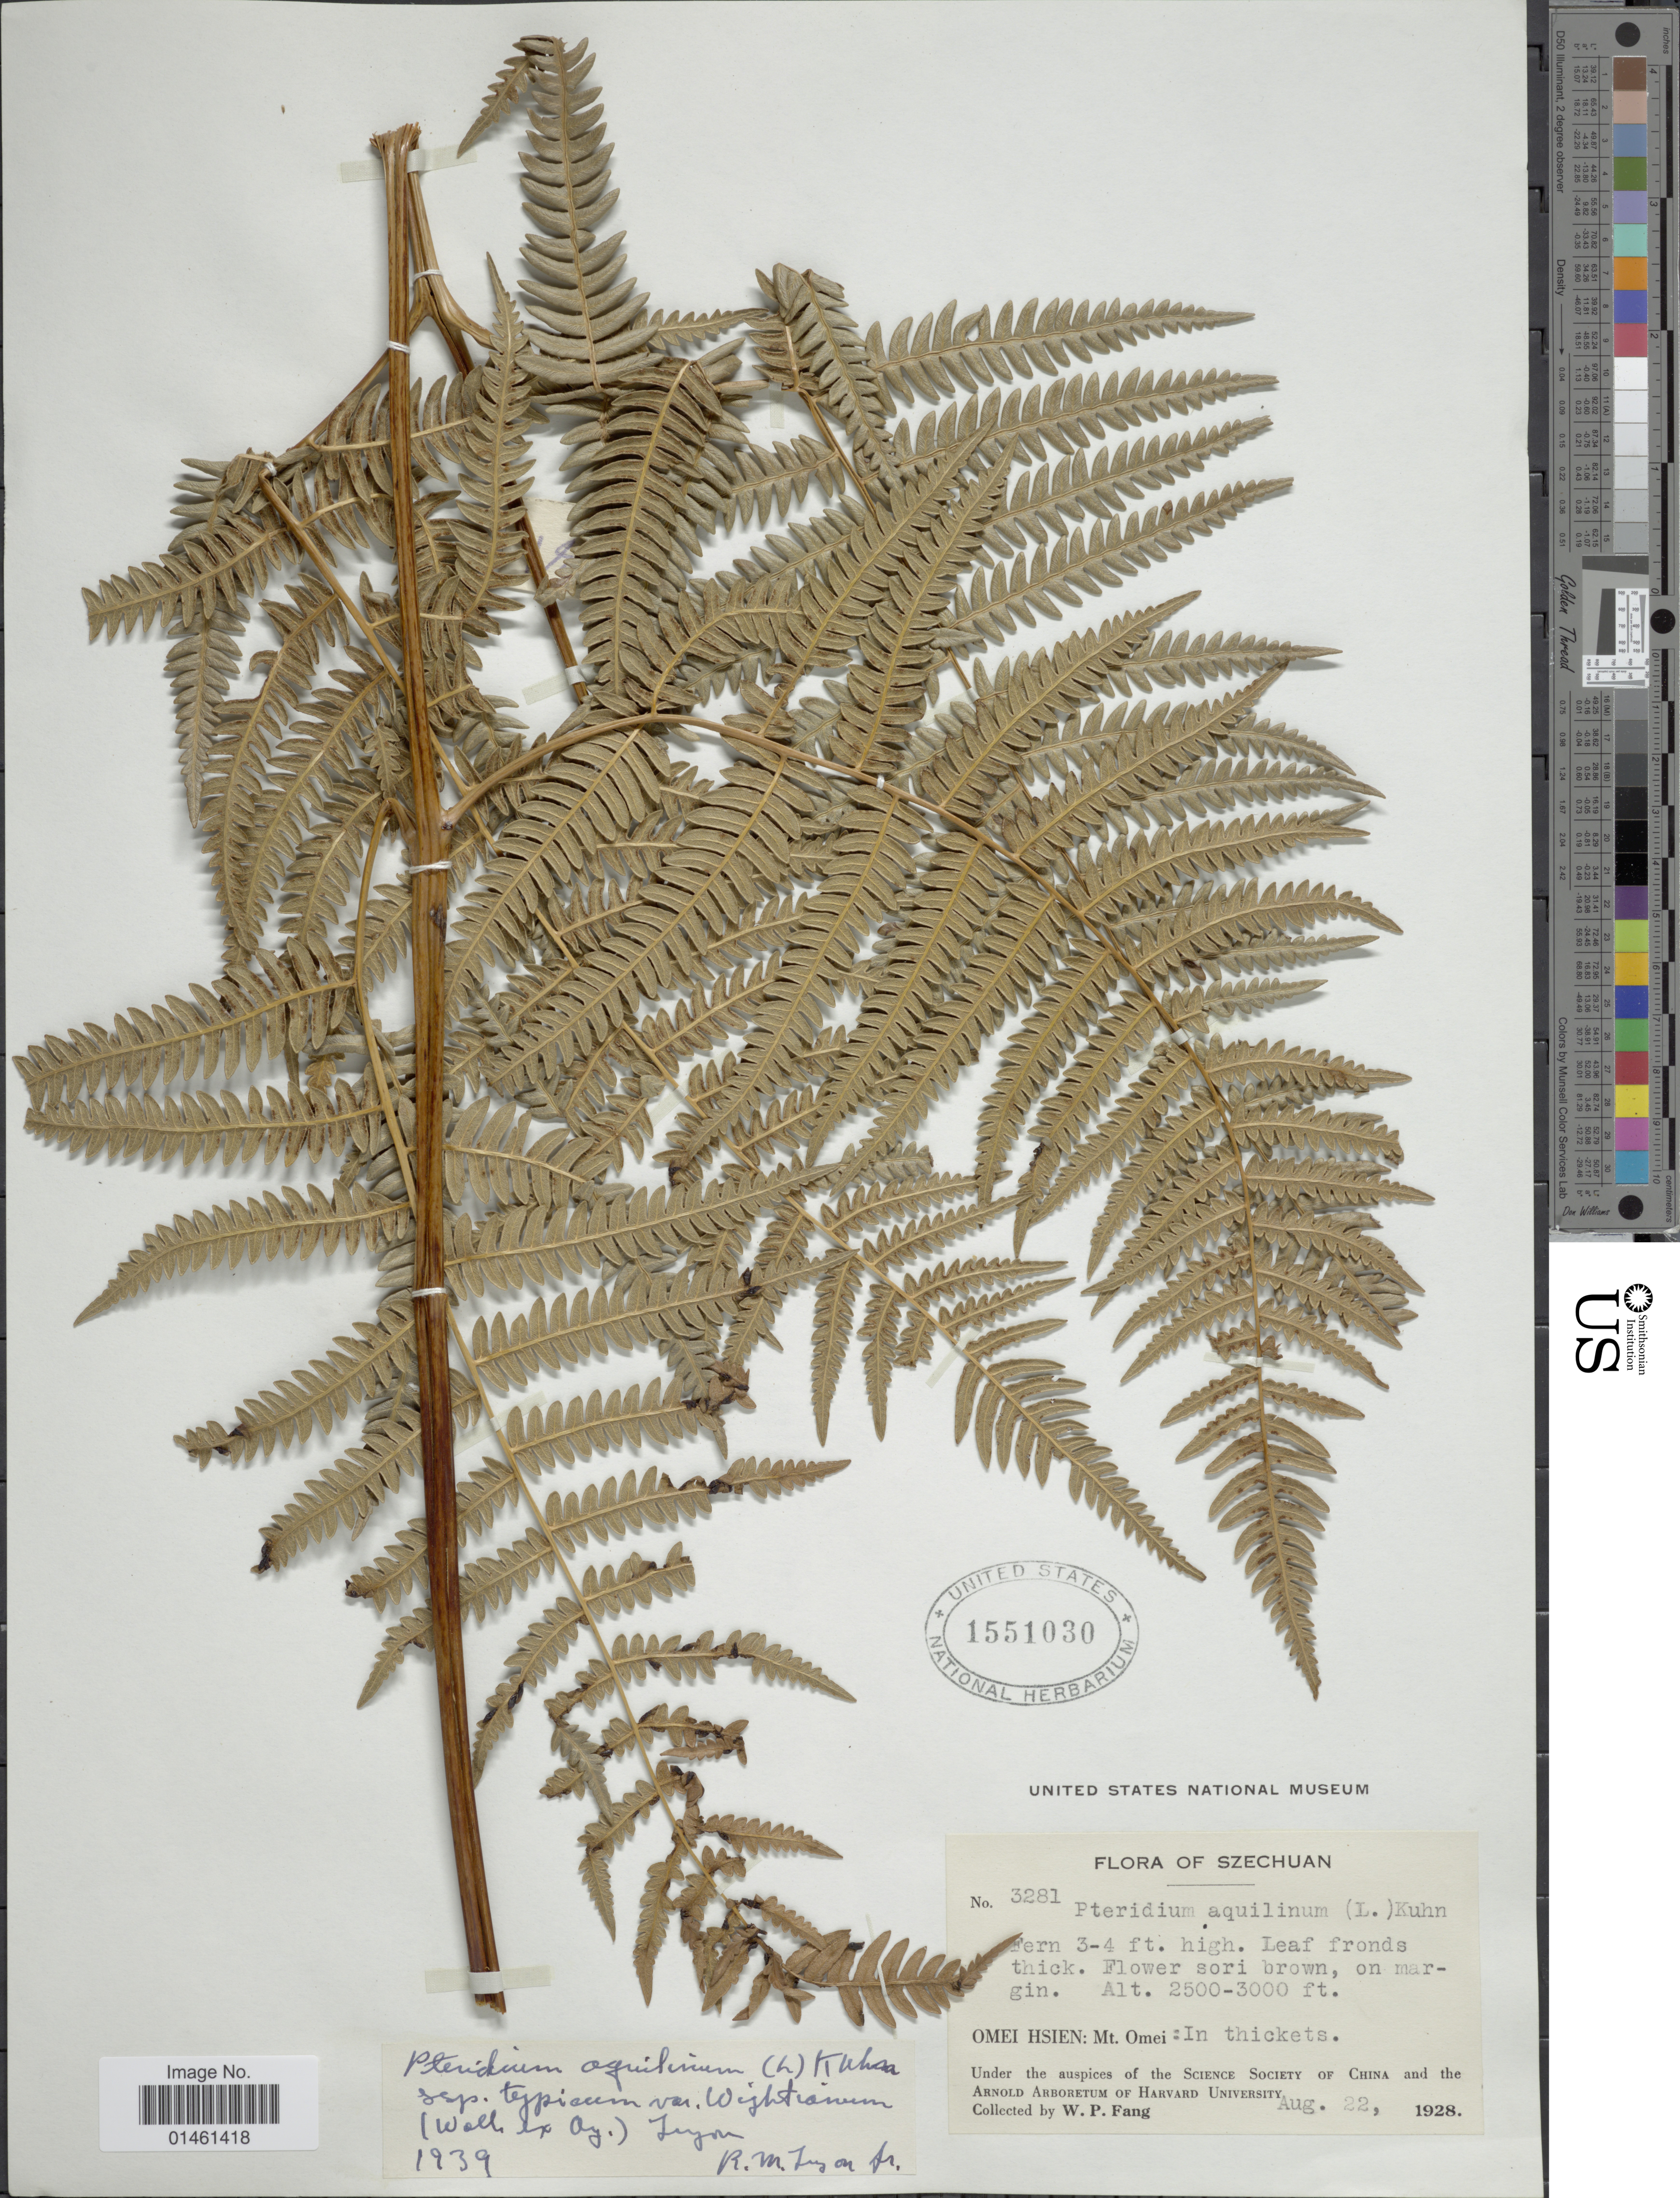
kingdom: Plantae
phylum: Tracheophyta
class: Polypodiopsida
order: Polypodiales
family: Dennstaedtiaceae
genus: Pteridium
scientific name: Pteridium aquilinum var. wightianum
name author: (J. Agardh) R.M. Tryon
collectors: W. P. Fang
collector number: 3281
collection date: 1928-08-22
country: China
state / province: Sichuan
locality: Szechuan, Omei Hsien: Mt. Omei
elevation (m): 762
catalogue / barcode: US 1551030